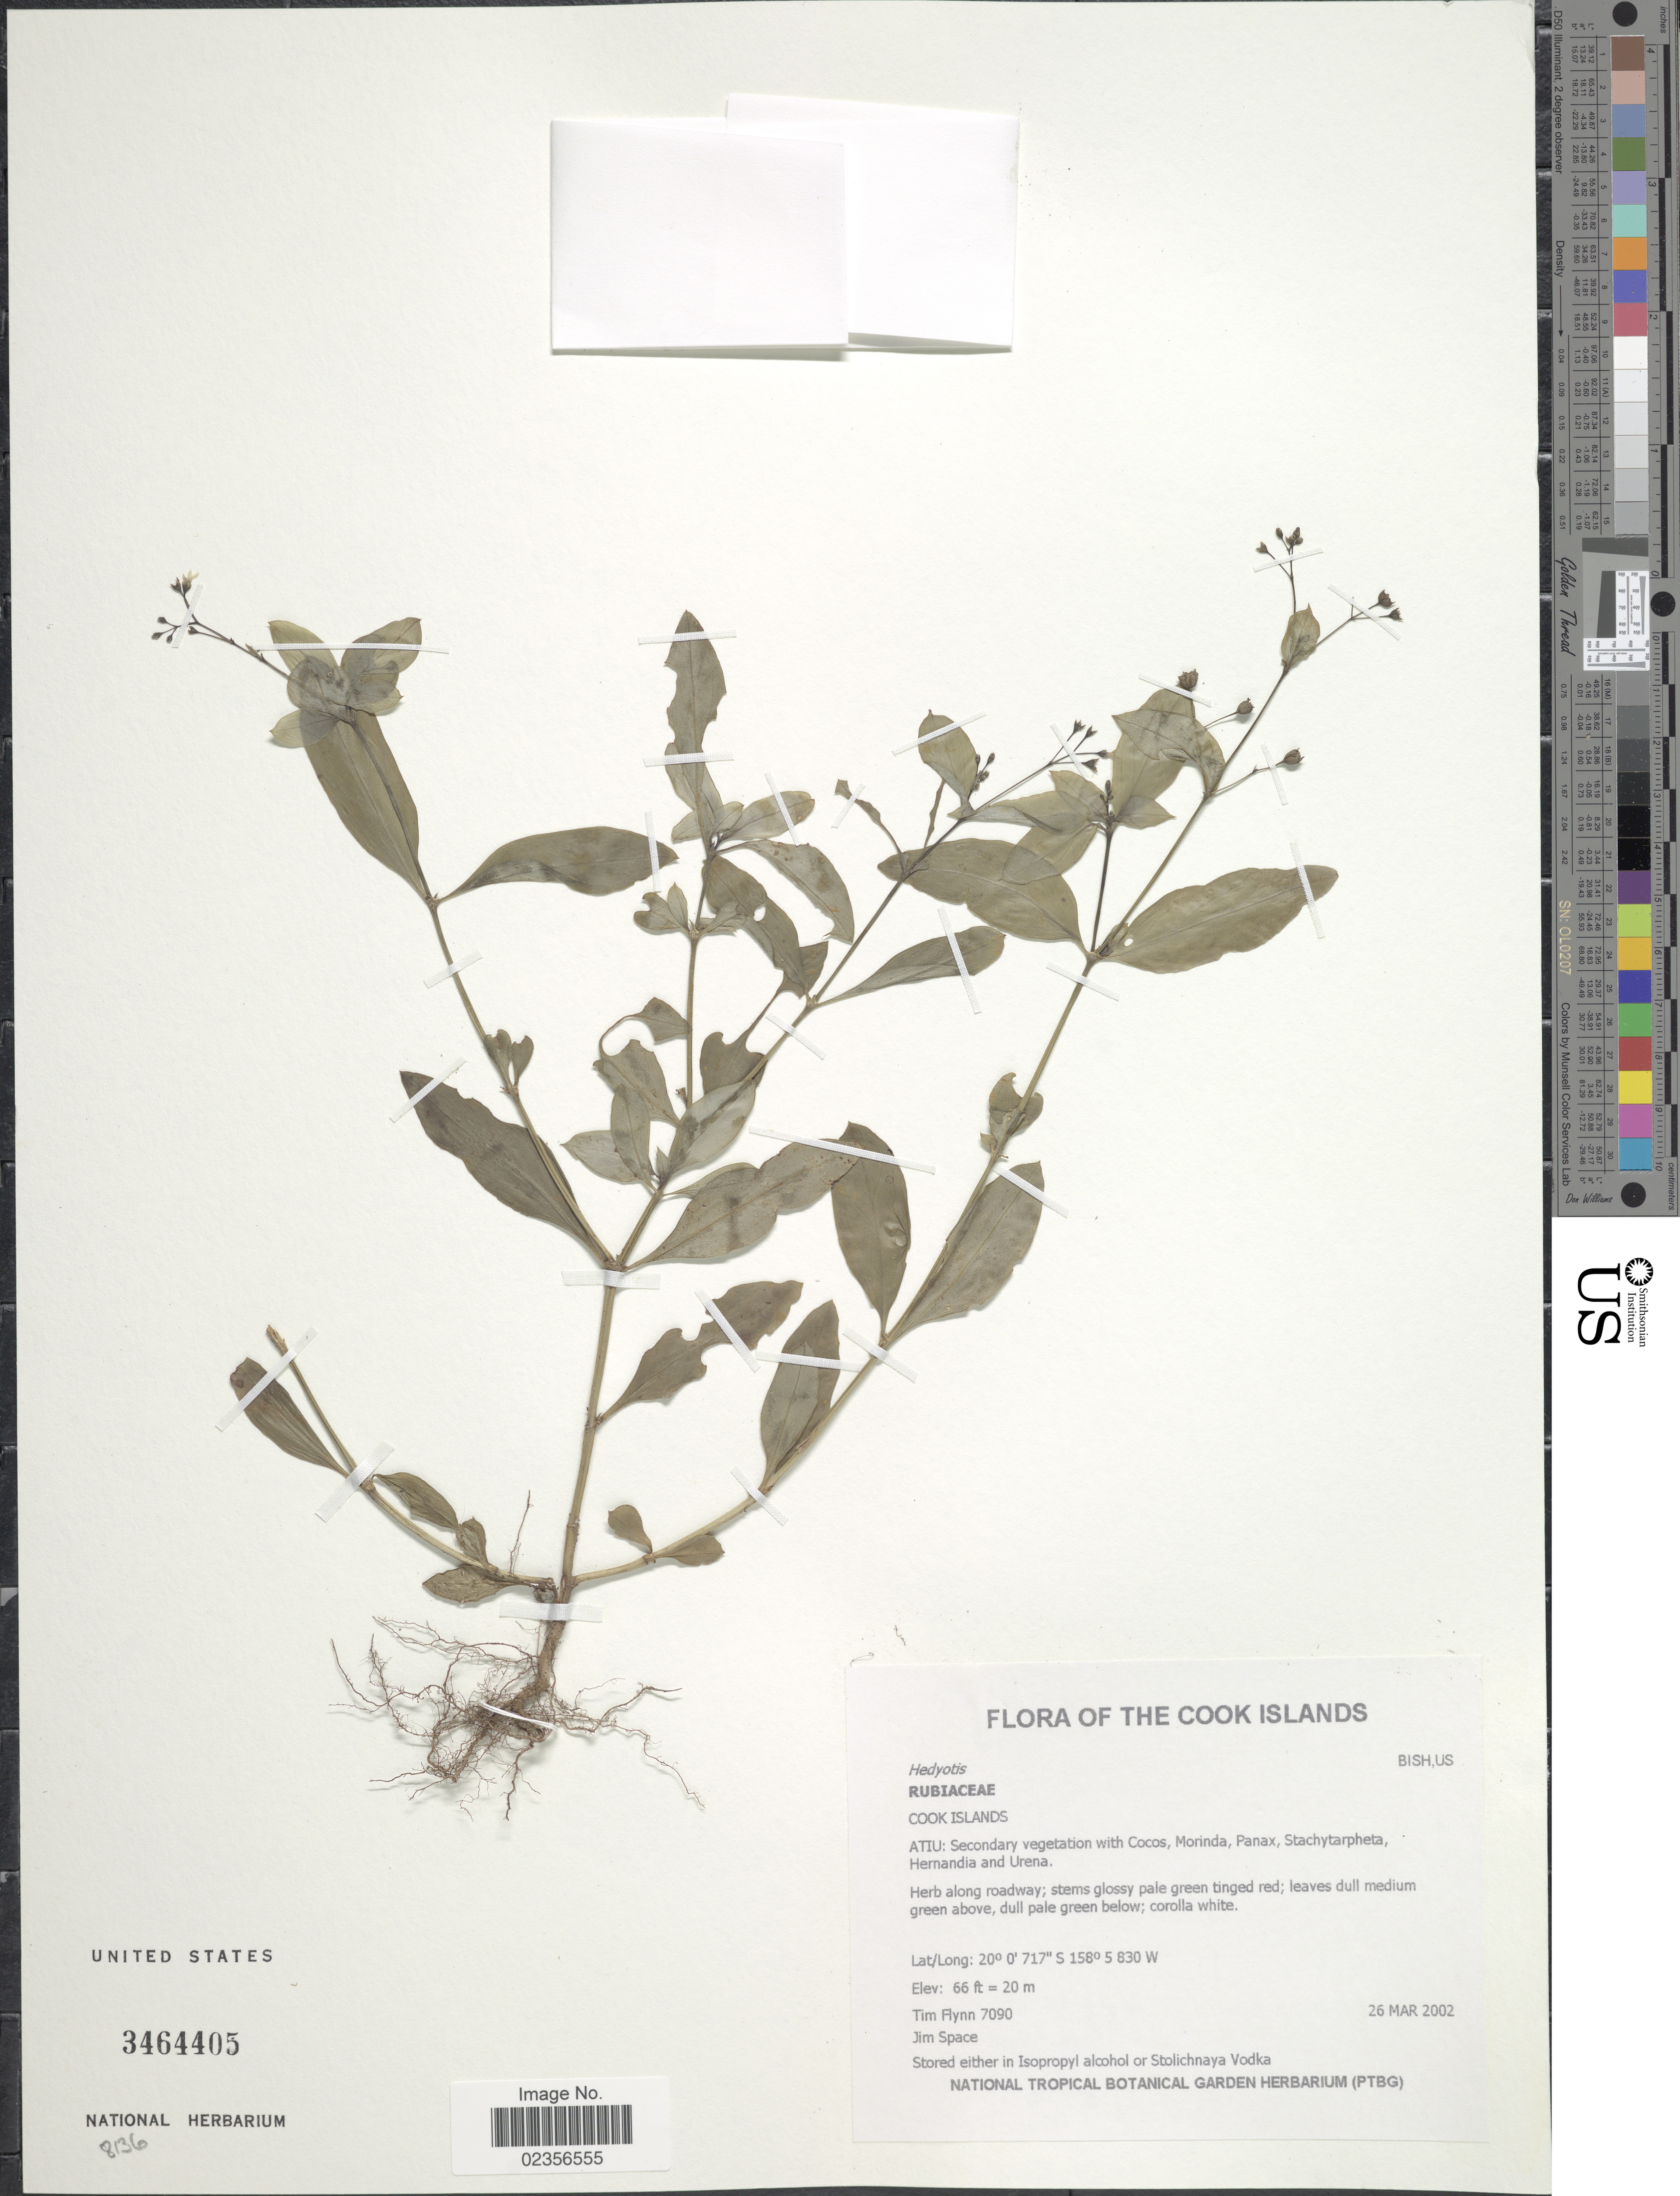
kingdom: Plantae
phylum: Tracheophyta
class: Magnoliopsida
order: Gentianales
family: Rubiaceae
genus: Hedyotis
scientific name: Hedyotis sp.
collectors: T. Flynn & J. Space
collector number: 7090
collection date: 2002-03-26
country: Cook Islands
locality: Atiu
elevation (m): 20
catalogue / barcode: US 3464405